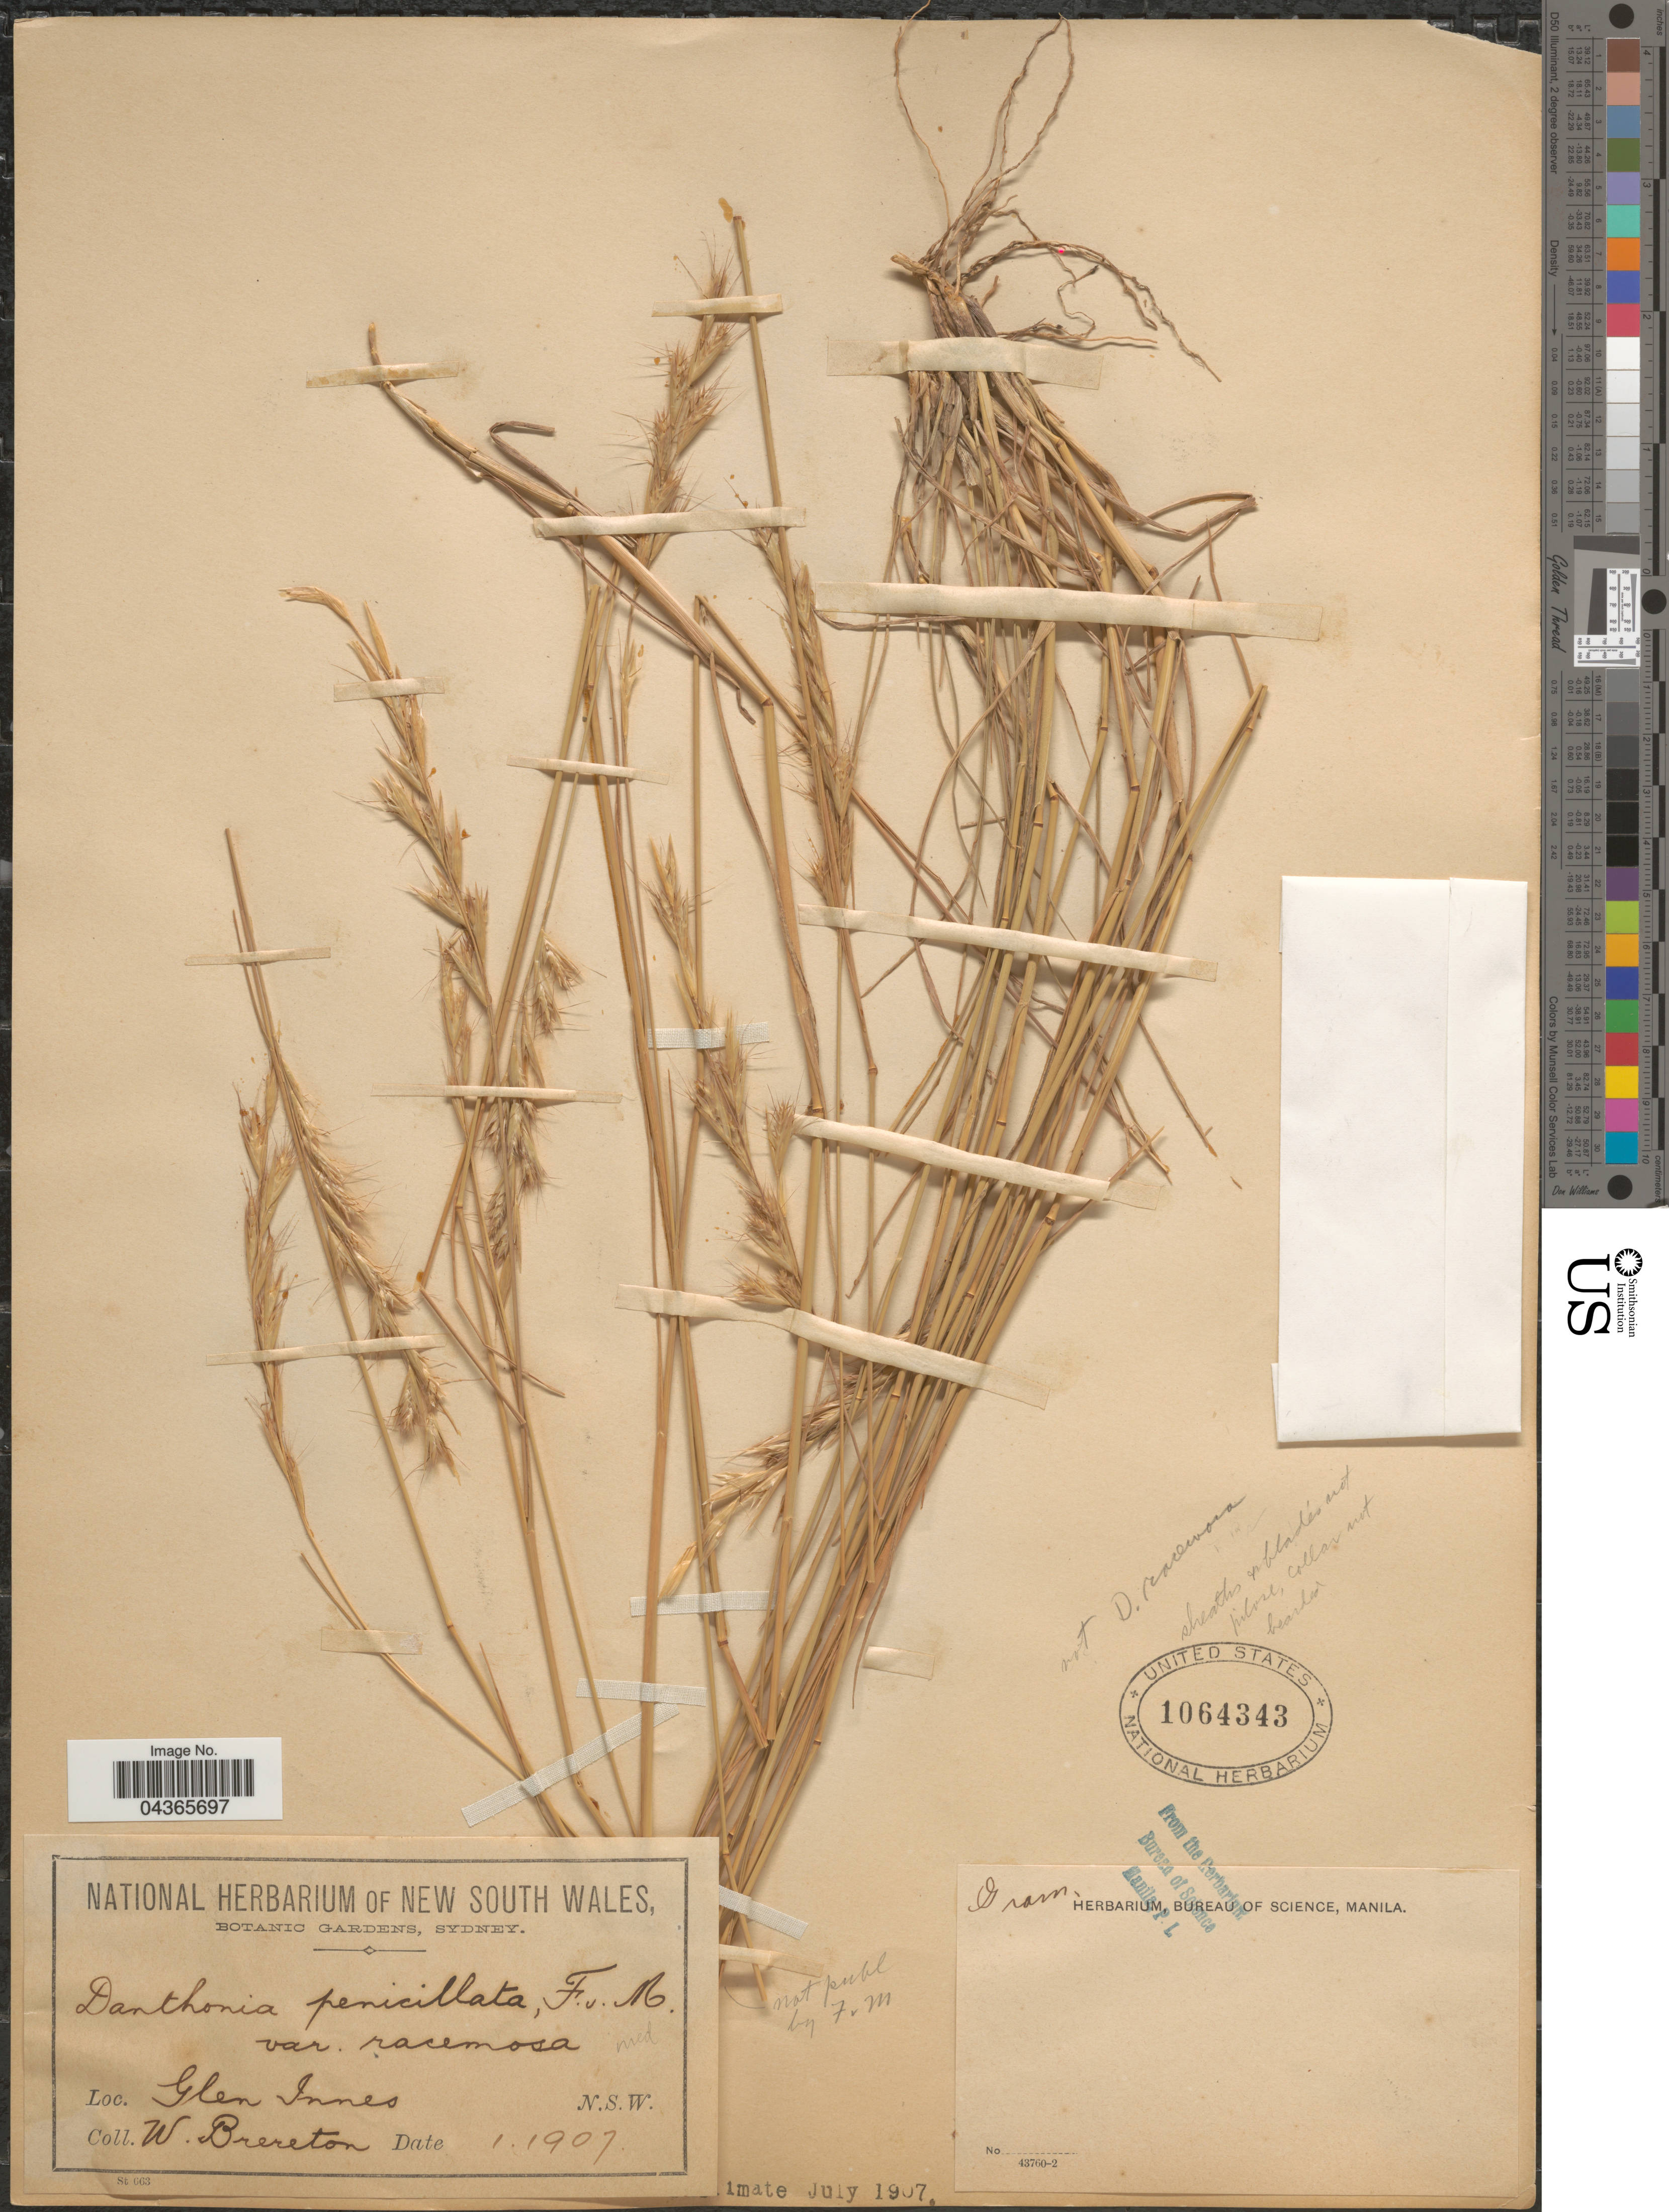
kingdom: Plantae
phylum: Tracheophyta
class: Liliopsida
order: Poales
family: Poaceae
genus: Rytidosperma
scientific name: Rytidosperma sp.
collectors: W. Brereton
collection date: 1907-01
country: Australia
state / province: New South Wales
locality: Glen Innes.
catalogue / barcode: US 1064343